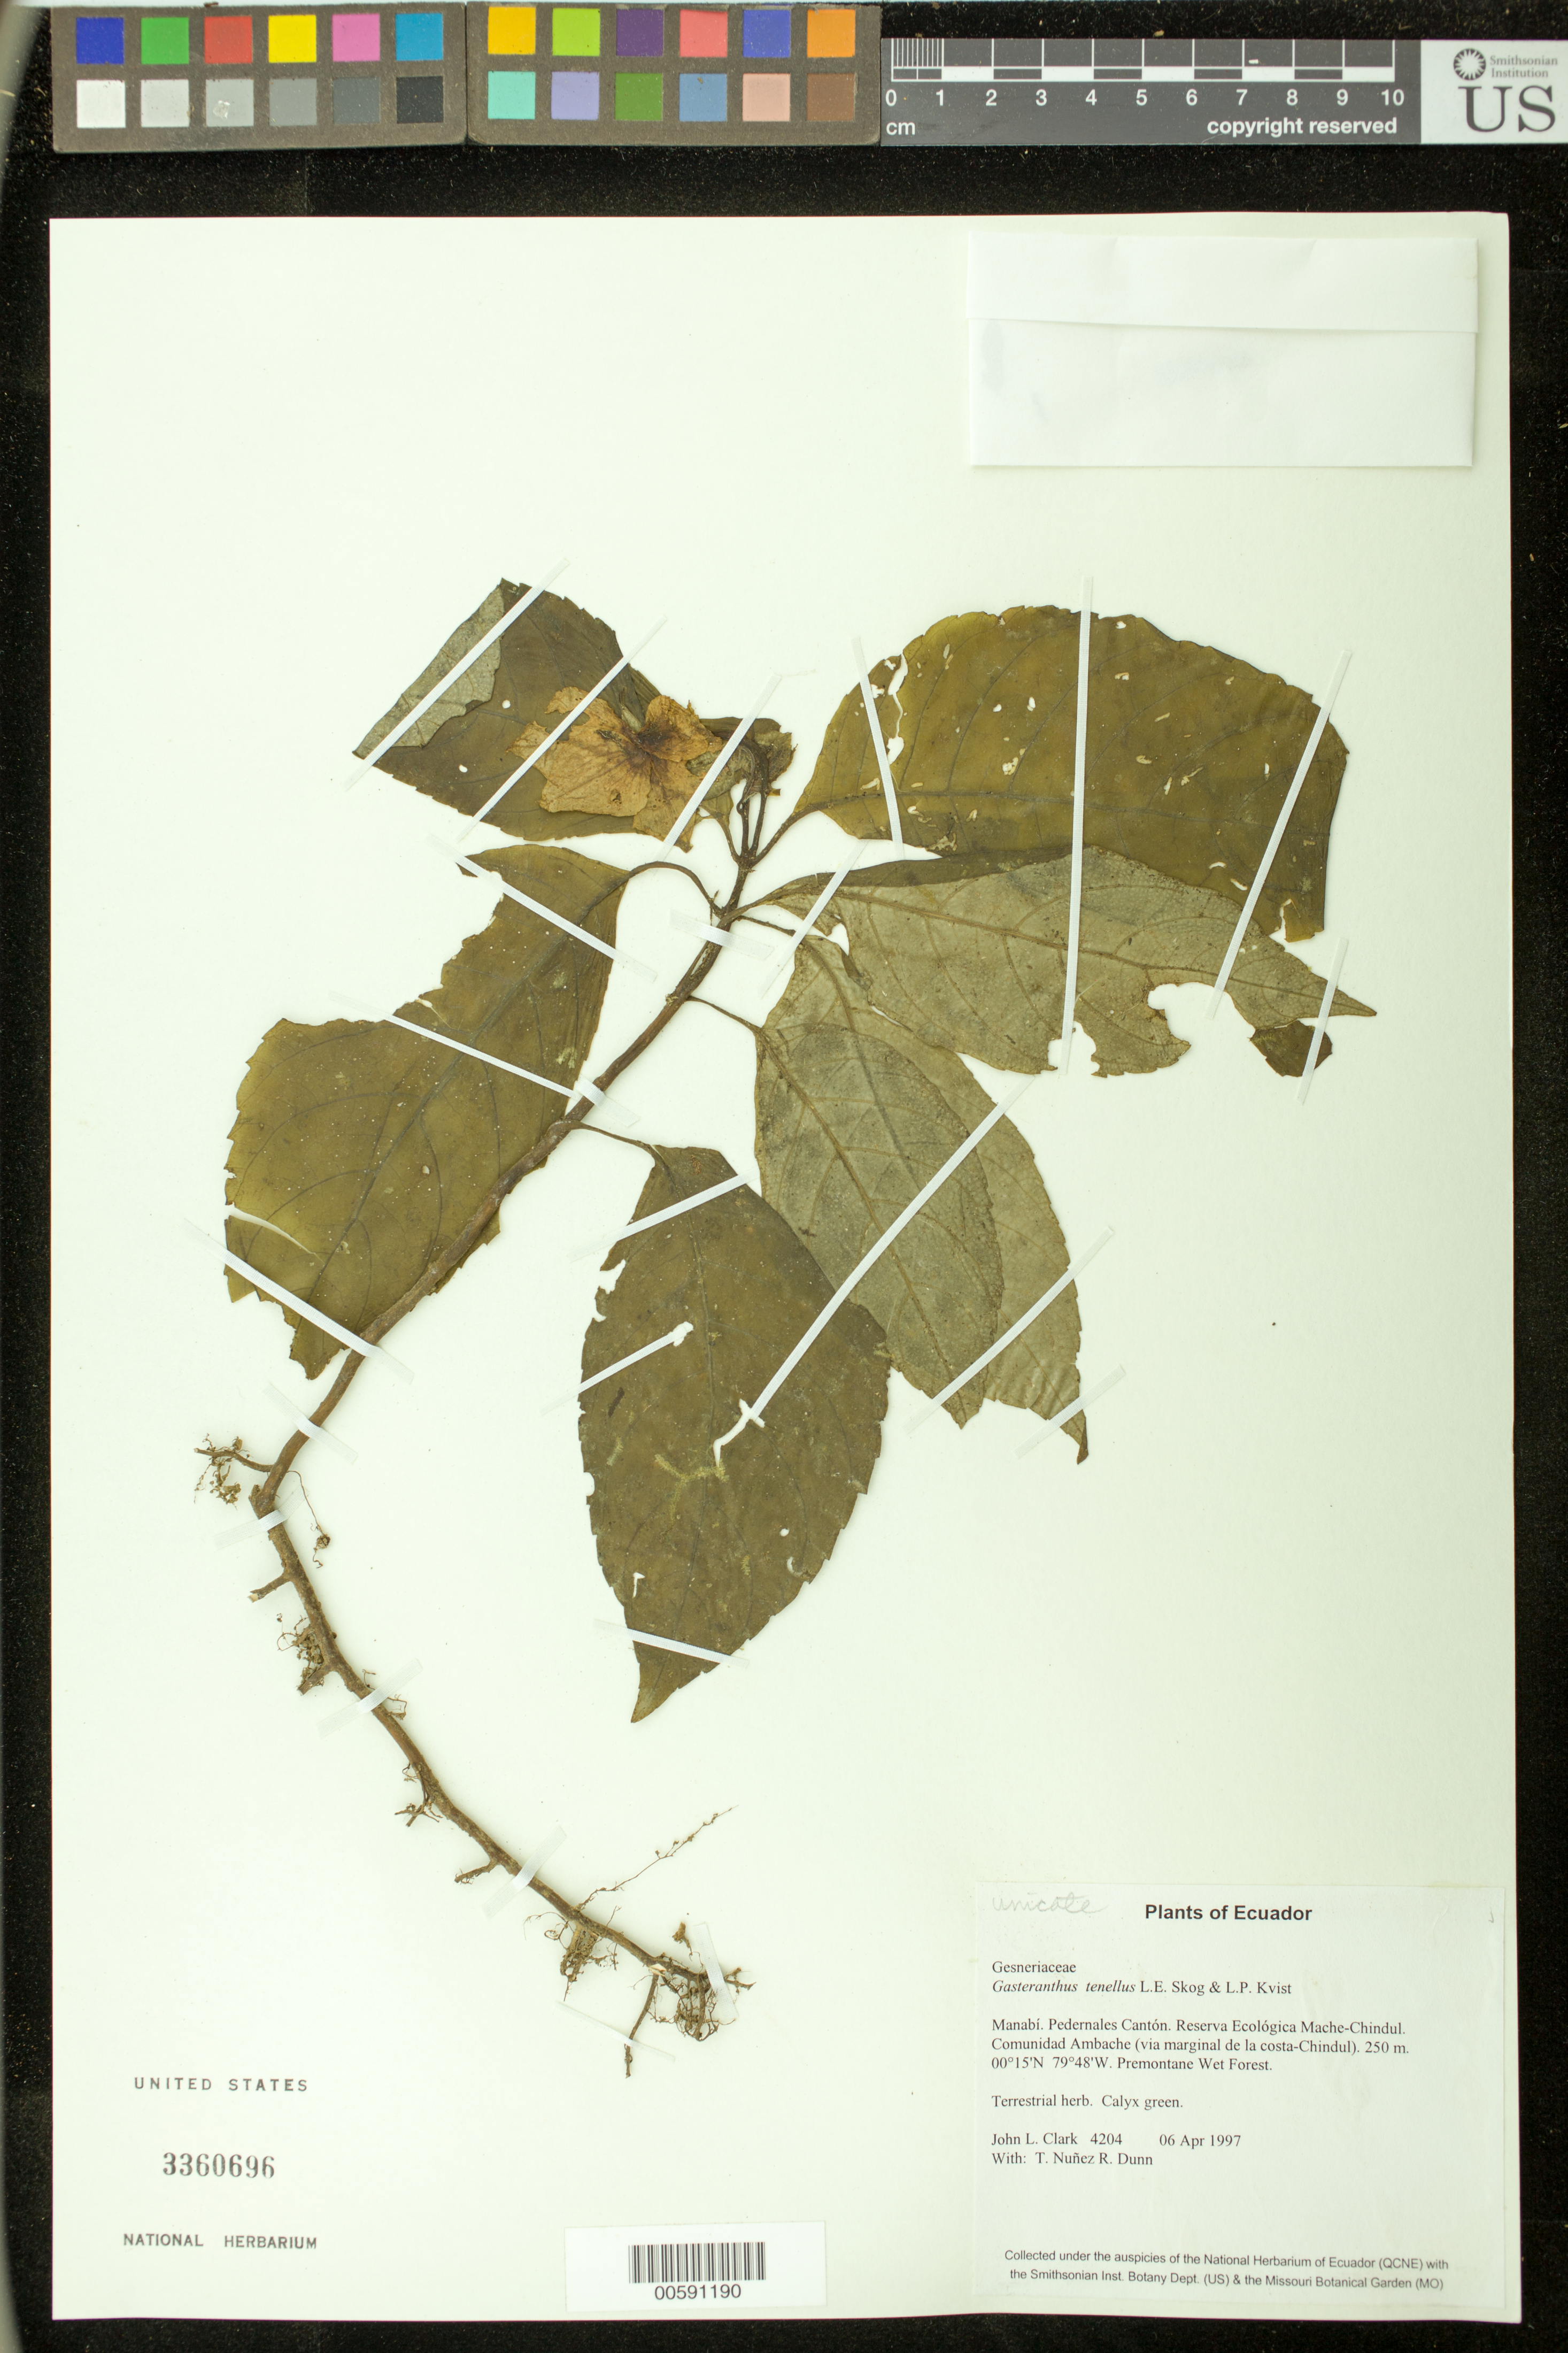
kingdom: Plantae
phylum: Tracheophyta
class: Magnoliopsida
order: Lamiales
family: Gesneriaceae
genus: Gasteranthus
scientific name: Gasteranthus tenellus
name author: L.E. Skog & L.P. Kvist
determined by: Skog, Laurence E.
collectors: J. L. Clark, R. Dunn, T. Núñez & C. Robles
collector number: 4204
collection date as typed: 06 Apr 1997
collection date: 1997-04-06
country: Ecuador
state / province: Manabí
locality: Pedernales Cantón. Reserva Ecológica Mache-Chindul. Comunidad Ambache (via marginal de la costa-Chindul).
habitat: Premontane Wet Forest.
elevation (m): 250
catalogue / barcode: US 3360696